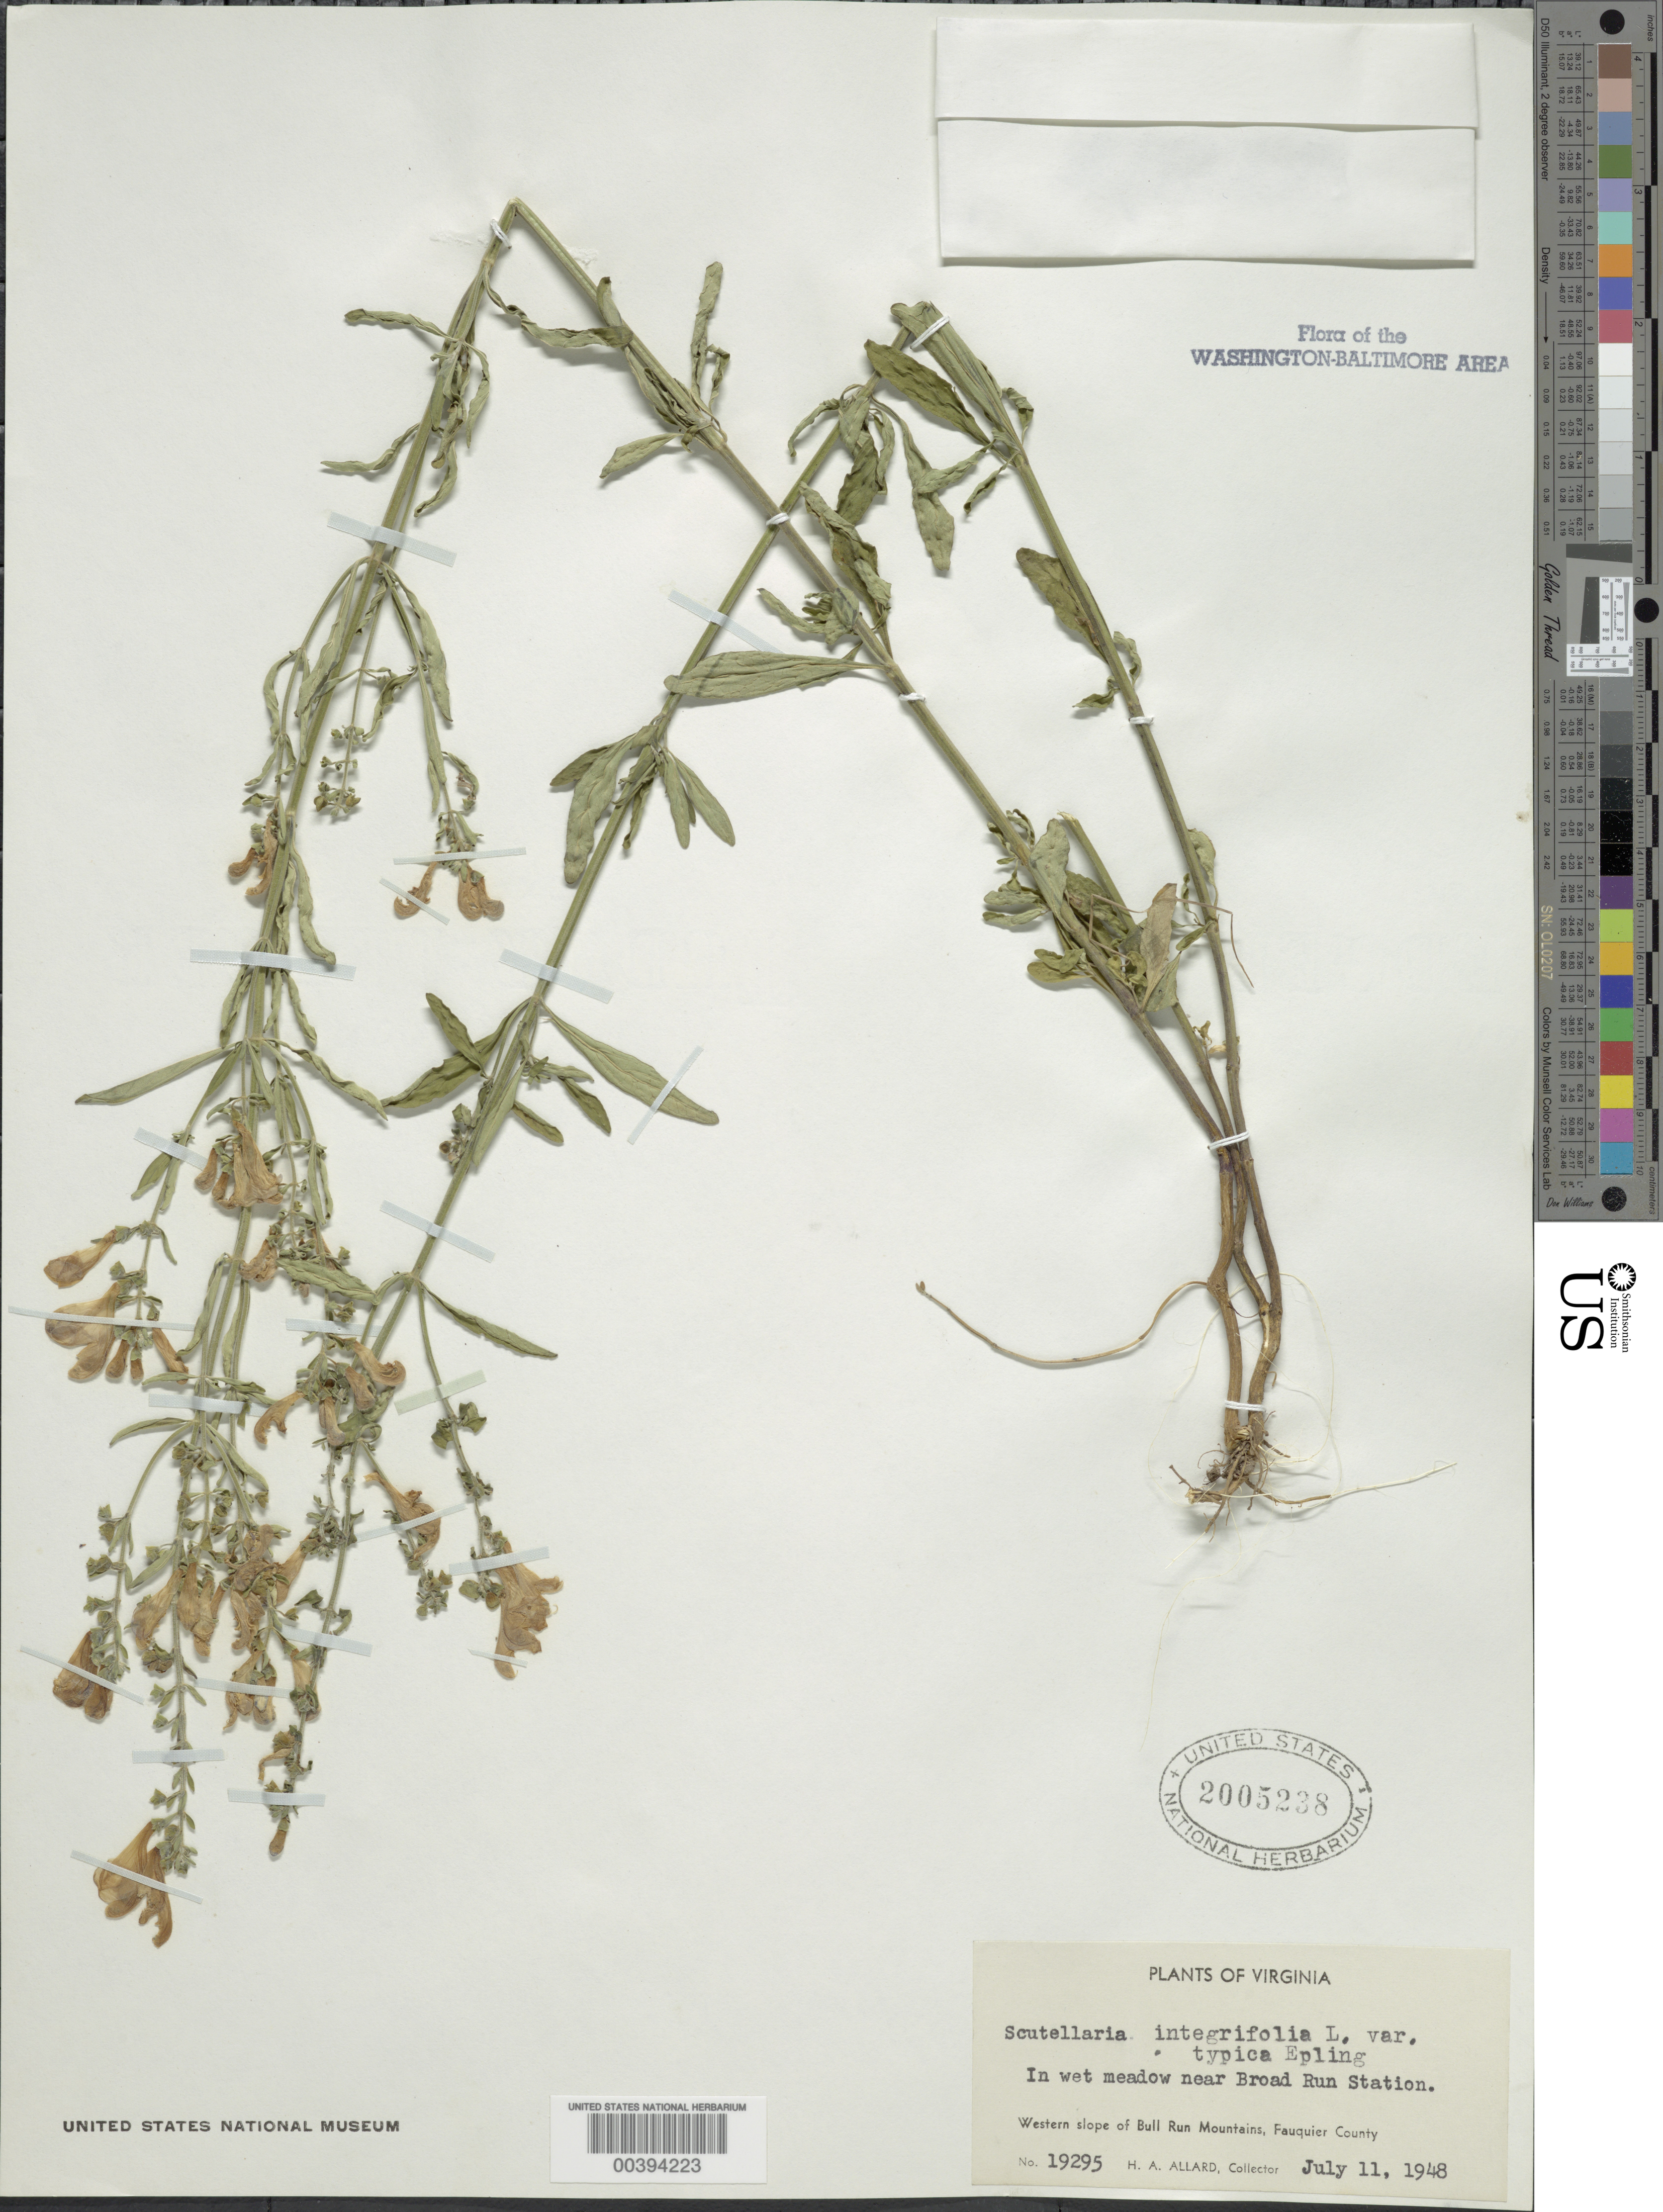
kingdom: Plantae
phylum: Tracheophyta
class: Magnoliopsida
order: Lamiales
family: Lamiaceae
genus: Scutellaria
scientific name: Scutellaria integrifolia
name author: L.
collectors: H. A. Allard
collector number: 19295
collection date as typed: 11 Jul 1948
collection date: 1948-07-11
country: United States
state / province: Virginia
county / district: Fauquier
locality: Broad Run near Station western slope of Bull Run Mts.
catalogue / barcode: US 2005238